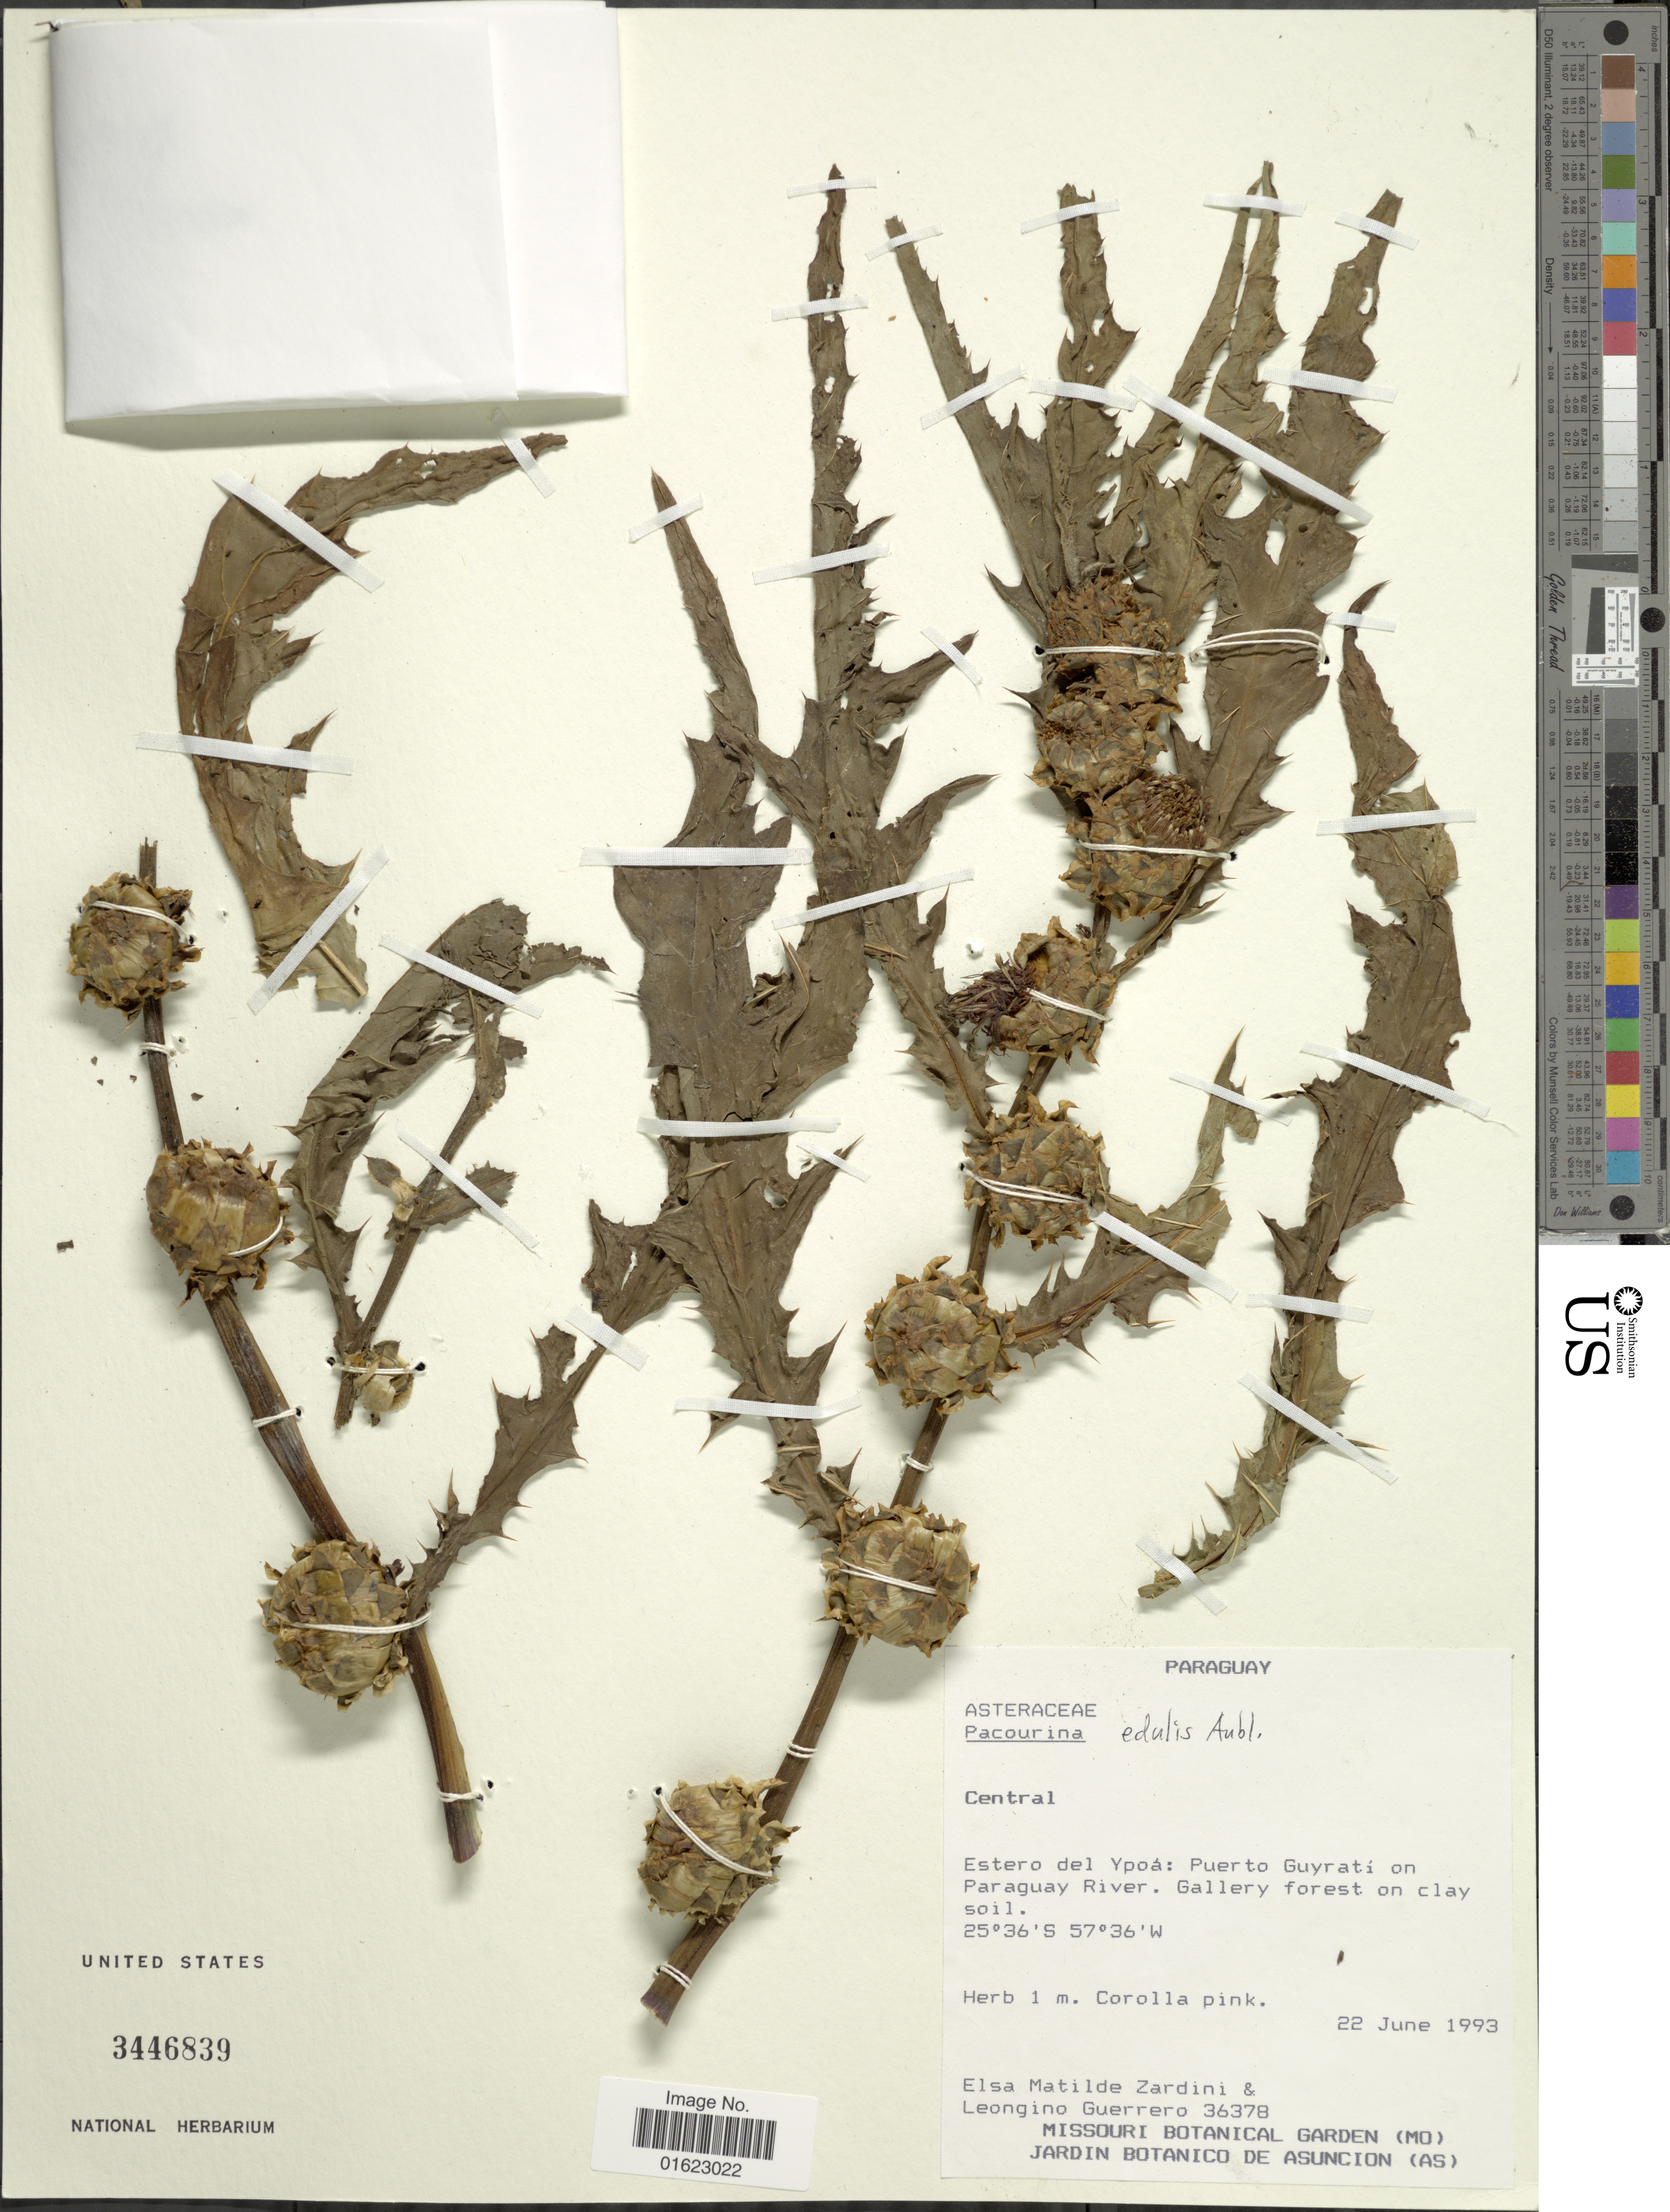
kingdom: Plantae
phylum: Tracheophyta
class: Magnoliopsida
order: Asterales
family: Asteraceae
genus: Pacourina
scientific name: Pacourina edulis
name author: Aubl.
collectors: E. M. Zardini & L. Guerrero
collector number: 36378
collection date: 1993-06-22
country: Paraguay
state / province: Central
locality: Central, Estero del Ypoa: Puerto Guyrati, on Paraguay River.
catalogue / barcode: US 3446839